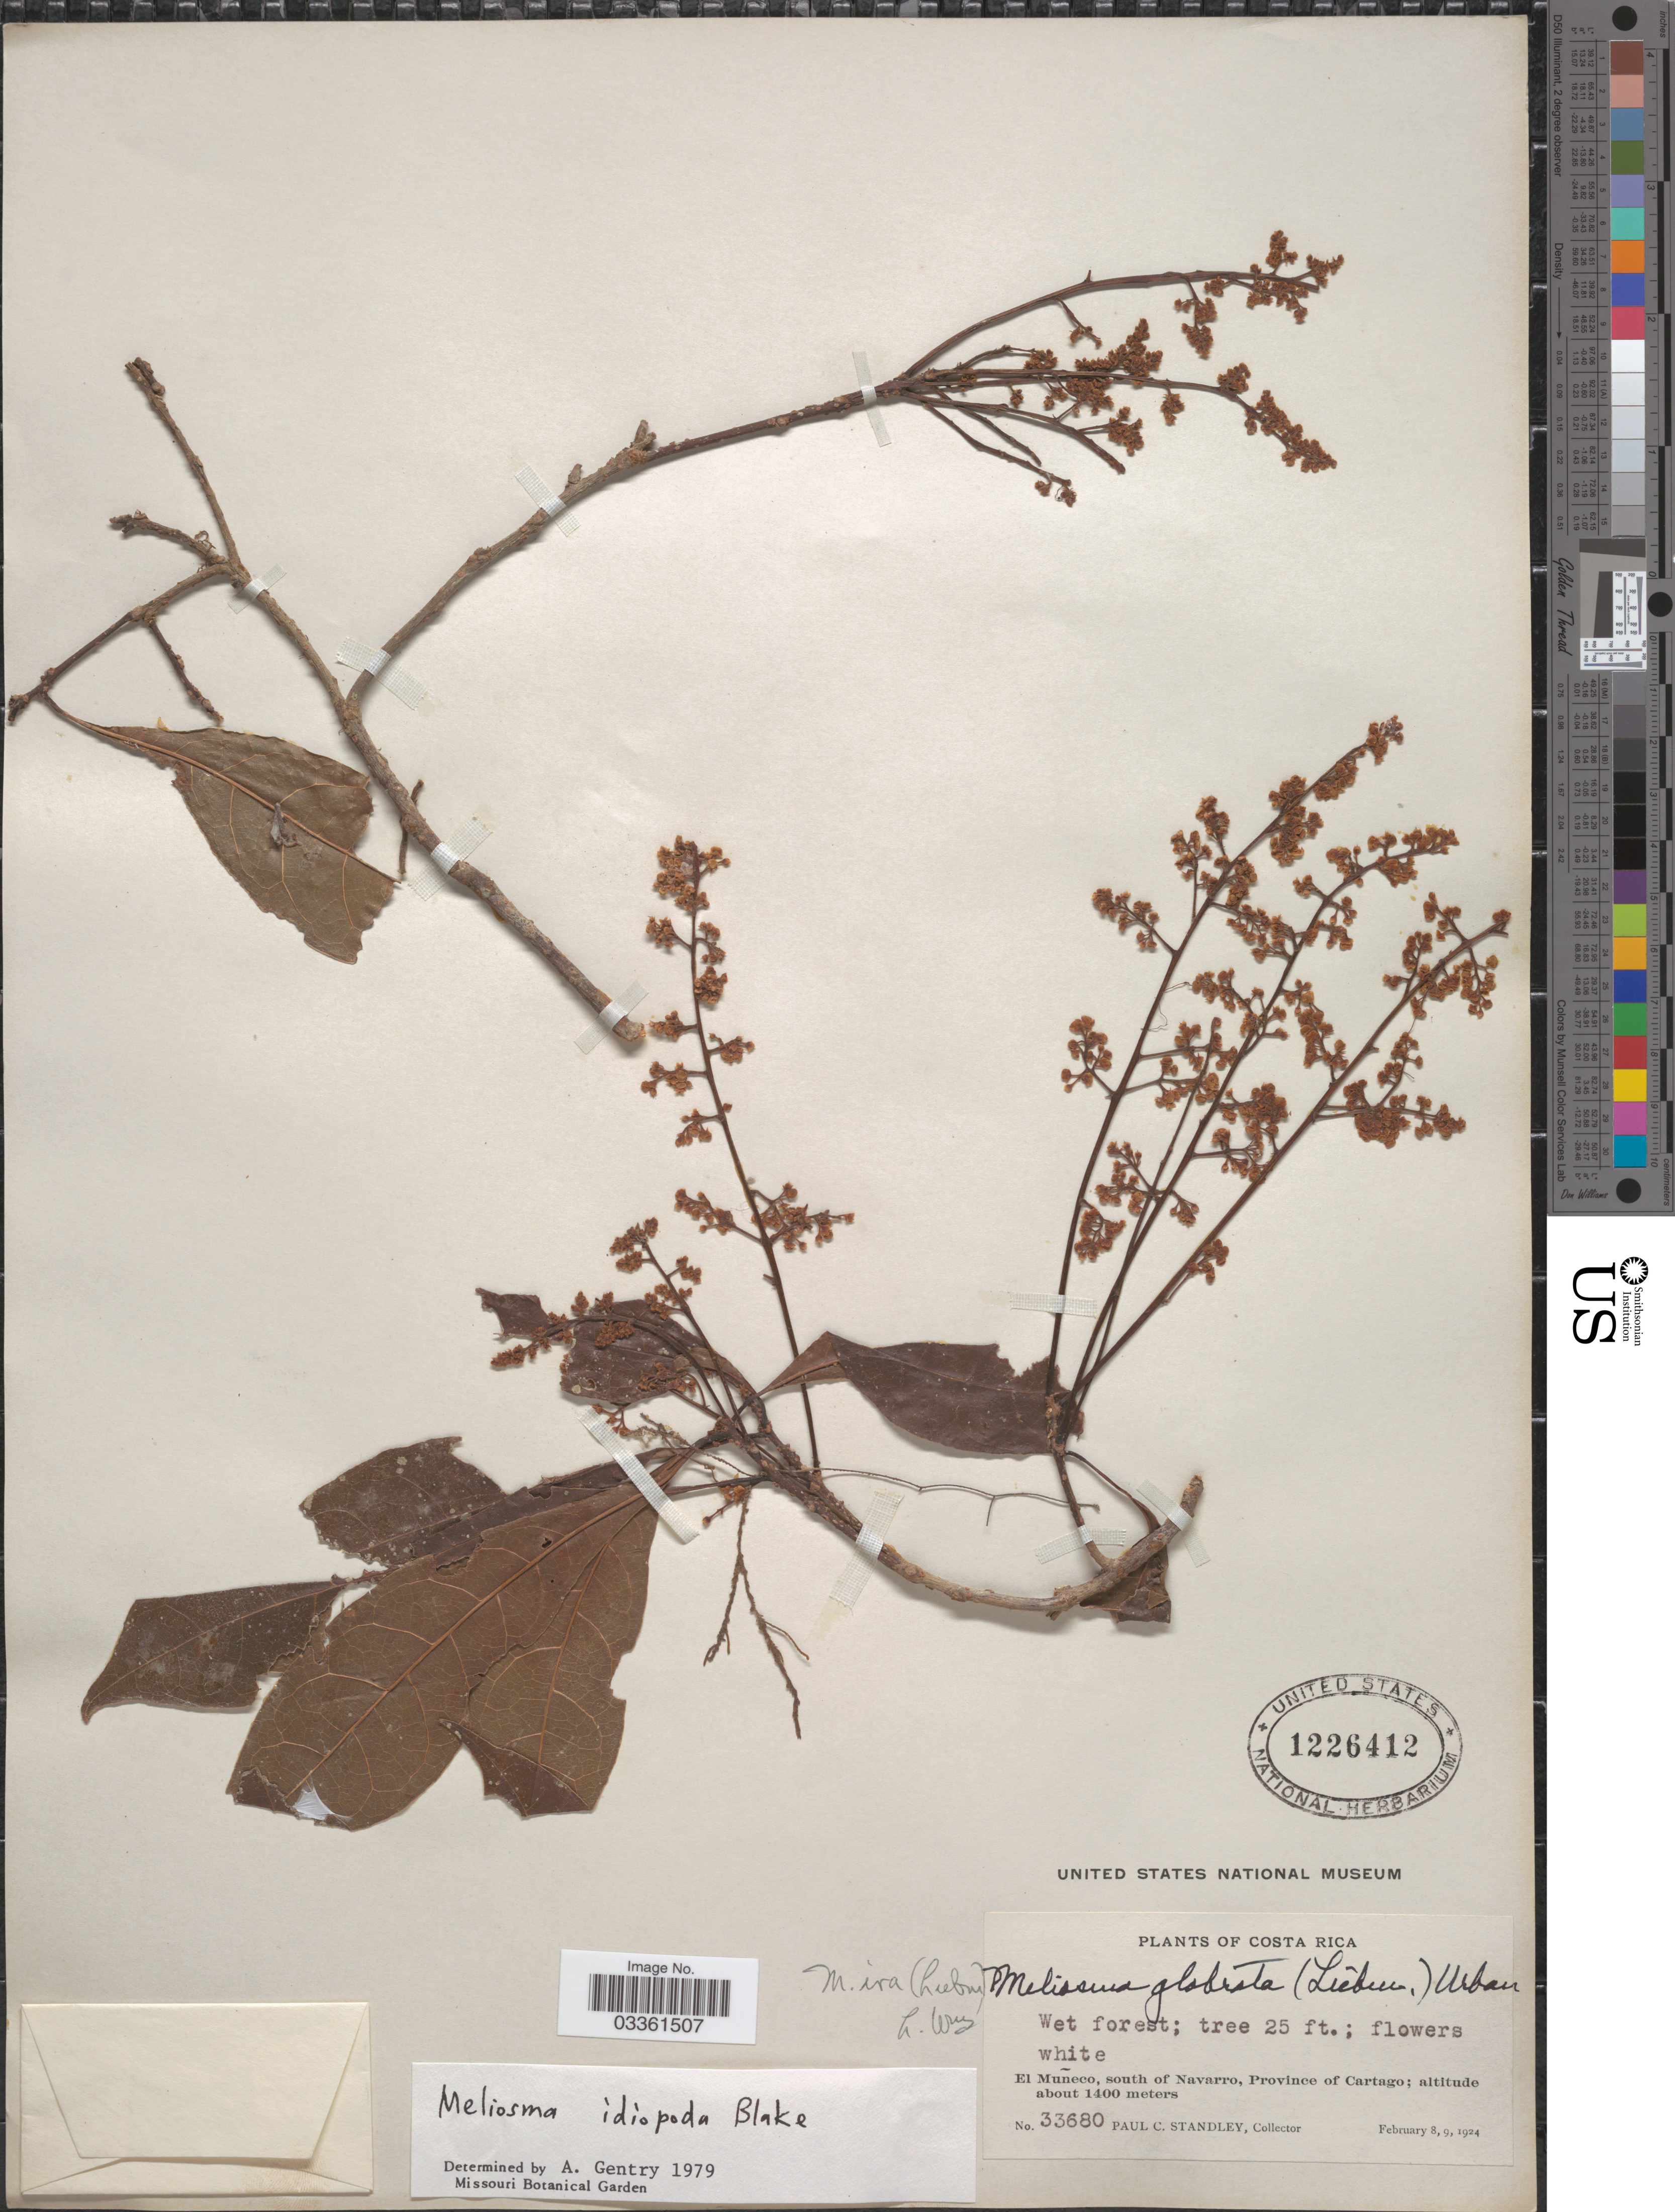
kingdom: Plantae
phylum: Tracheophyta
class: Magnoliopsida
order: Proteales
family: Sabiaceae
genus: Meliosma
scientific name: Meliosma idiopoda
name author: S.F. Blake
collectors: P. C. Standley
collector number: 33680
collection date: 1924-02-08/1924-02-09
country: Costa Rica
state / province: Cartago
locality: El Muñeco, south of Navarro.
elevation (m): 1400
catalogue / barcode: US 1226412